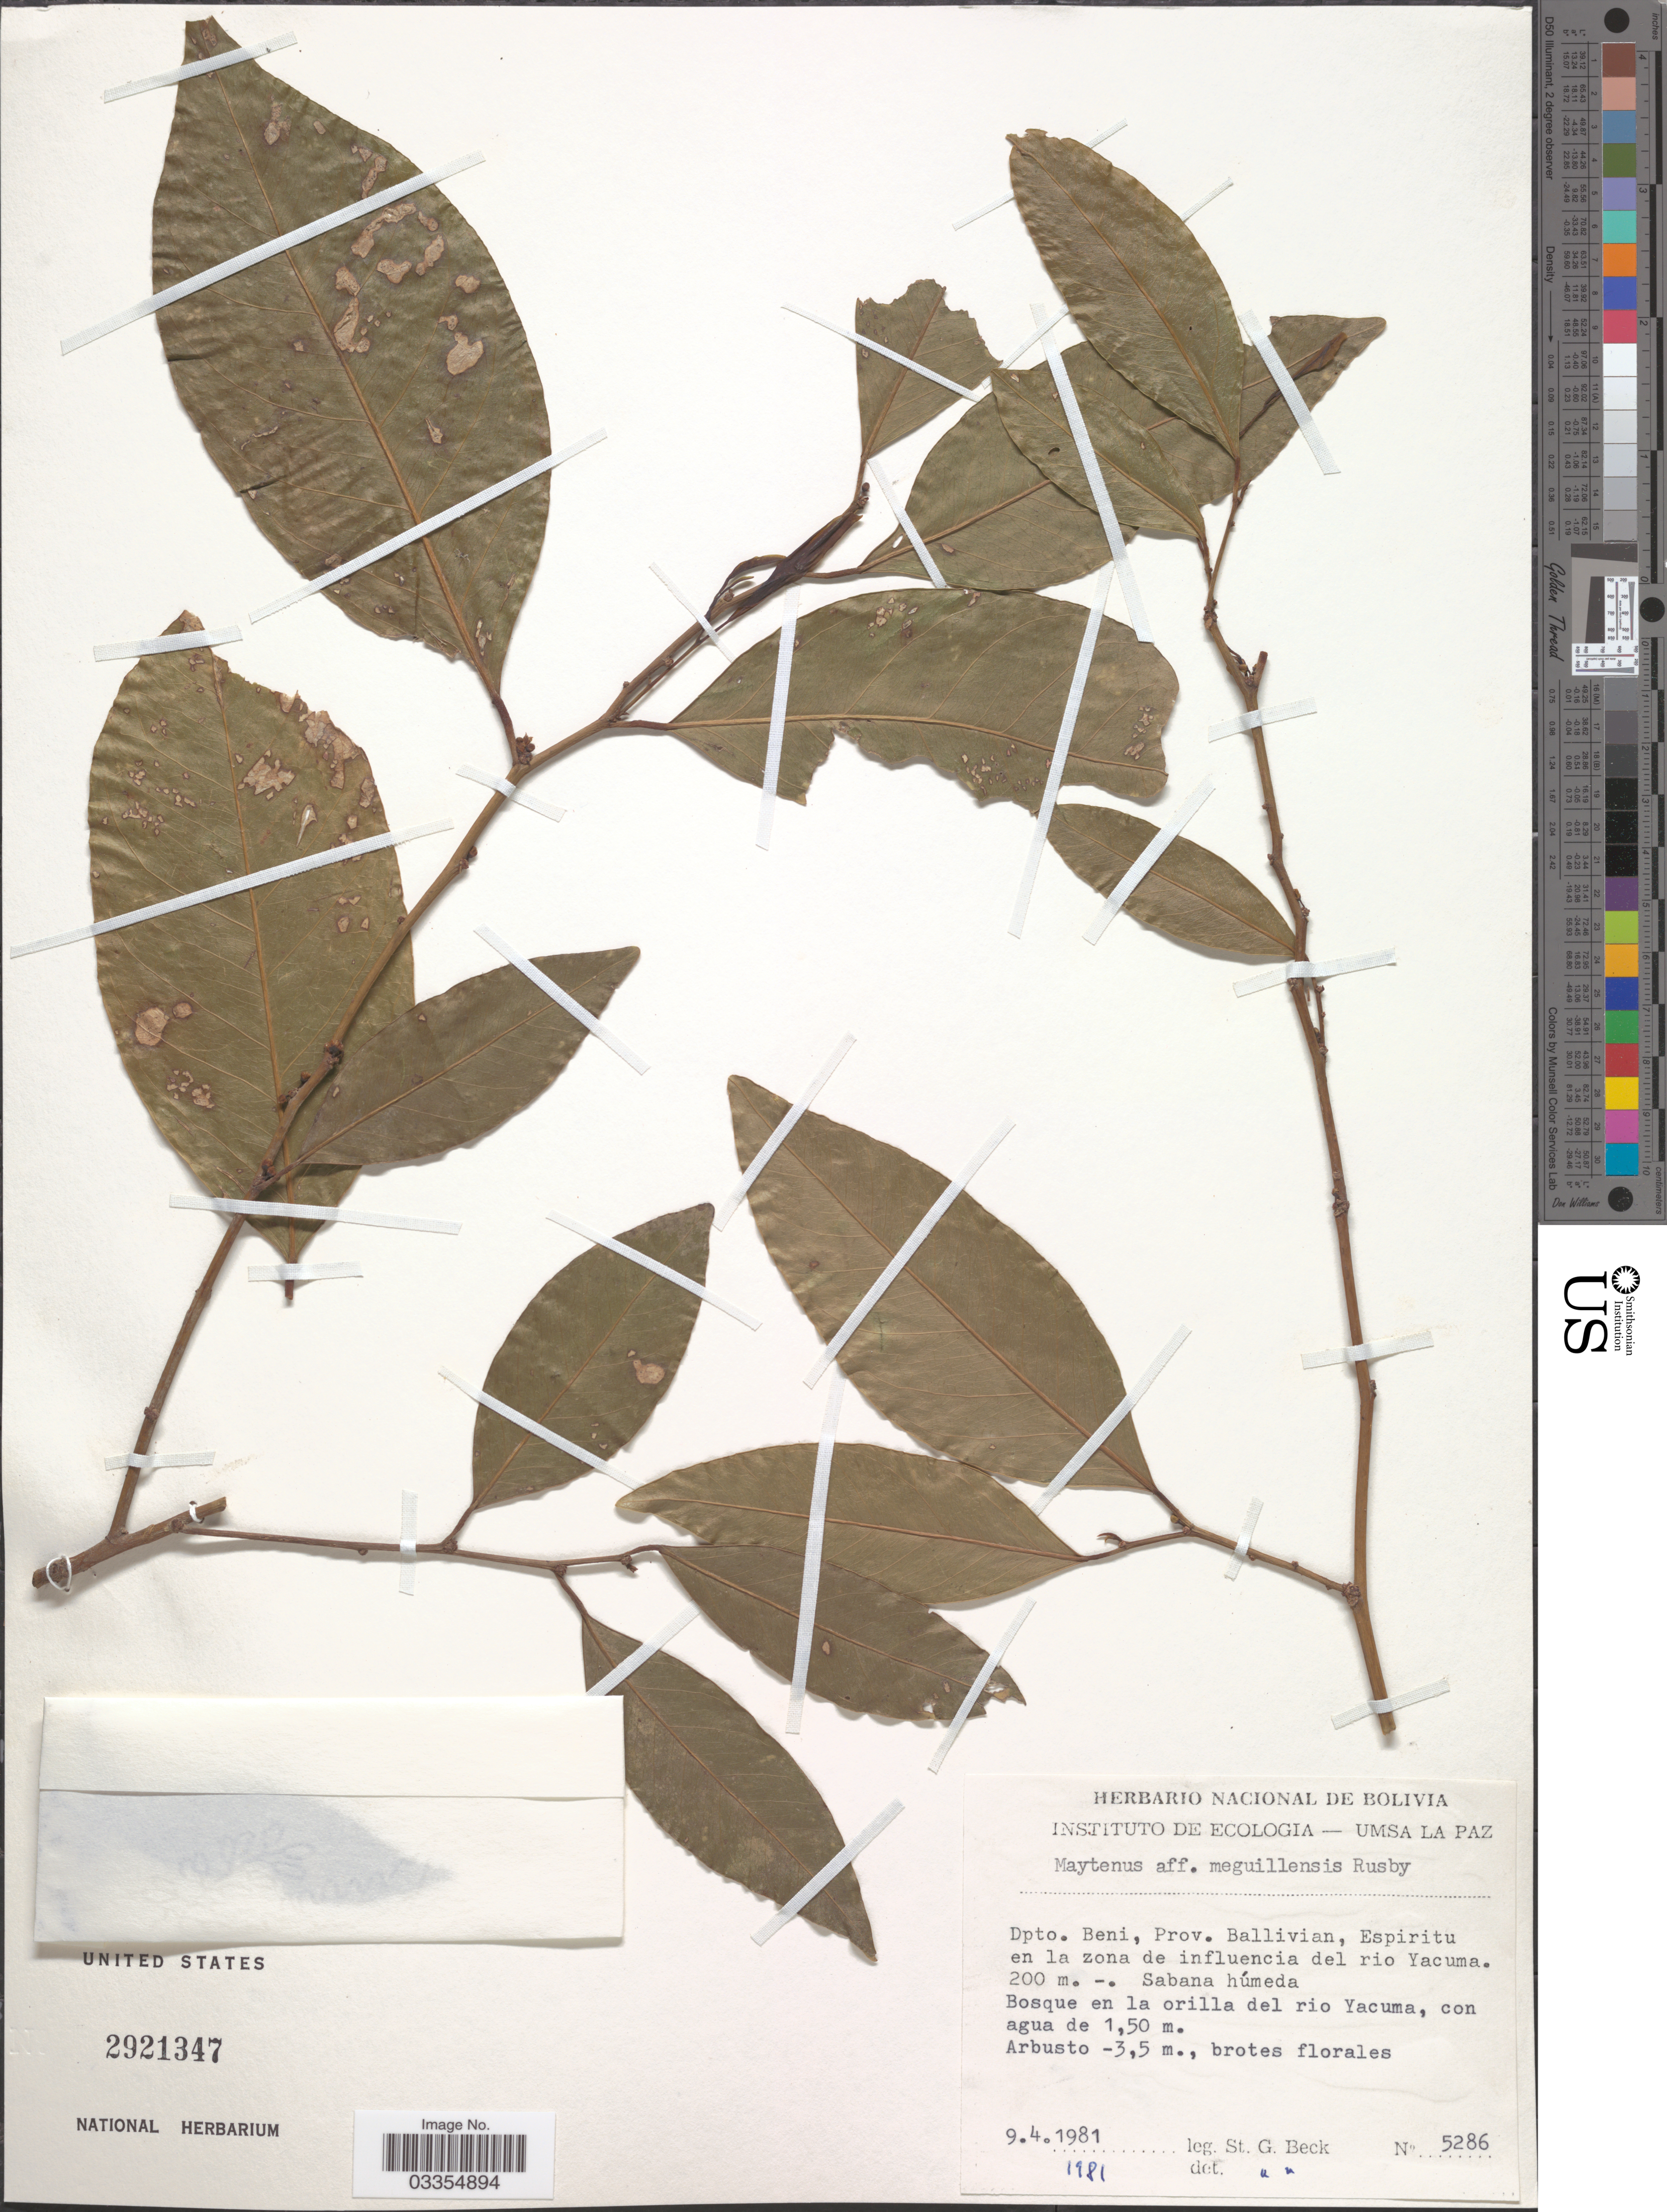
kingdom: Plantae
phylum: Tracheophyta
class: Magnoliopsida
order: Celastrales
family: Celastraceae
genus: Maytenus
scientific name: Maytenus meguillensis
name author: Rusby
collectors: S. G. Beck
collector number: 5286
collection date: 1981-04-09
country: Bolivia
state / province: Beni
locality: Dpto. Beni, Prov. Ballivian, Espiritu en la zona de influencia del rio Yacuma.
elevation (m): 200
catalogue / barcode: US 2921347